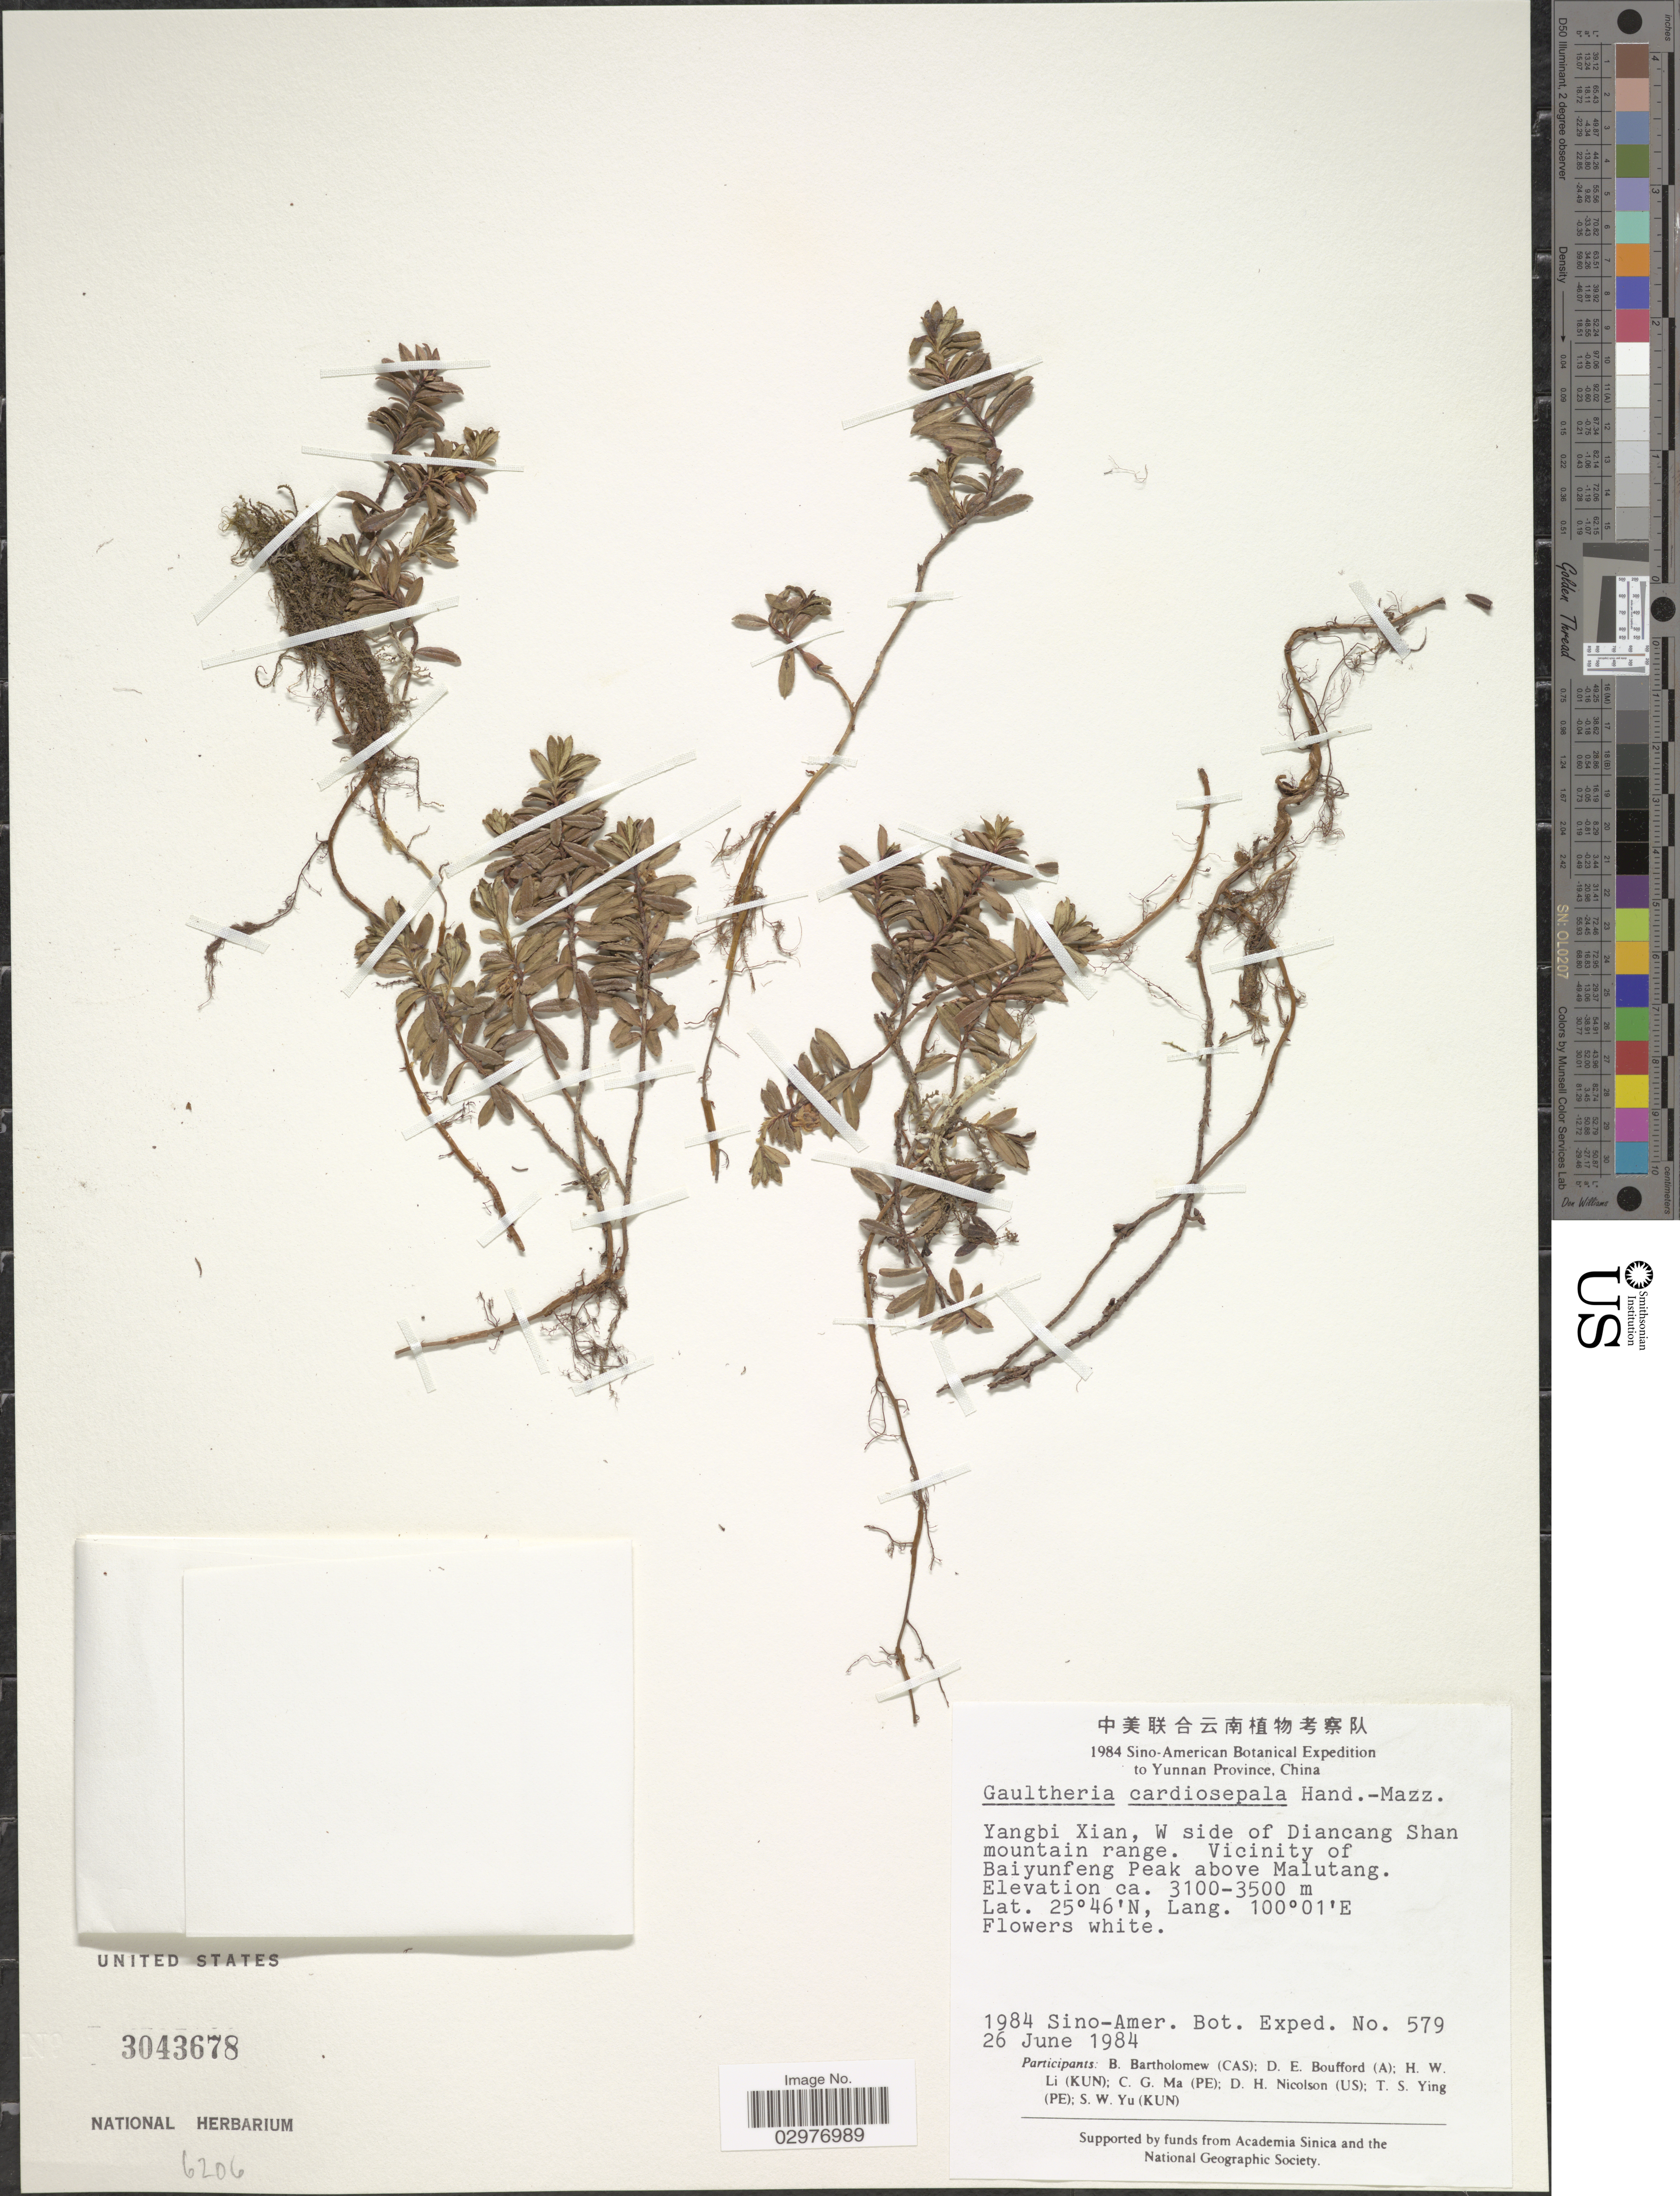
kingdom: Plantae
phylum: Tracheophyta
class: Magnoliopsida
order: Ericales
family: Ericaceae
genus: Gaultheria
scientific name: Gaultheria cardiosepala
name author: Hand.-Mazz.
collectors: B. Bartholomew, D. E. Boufford, H. W. Li, C. Ma & et al.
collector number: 579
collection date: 1984-06-26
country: China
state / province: Yunnan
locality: Yunnan Province. Yangbi Xian, W side of Diancang Shan mountain range. Vicinity of Baiyunfeng Peak above Malutang.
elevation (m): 3100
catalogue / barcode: US 3043678